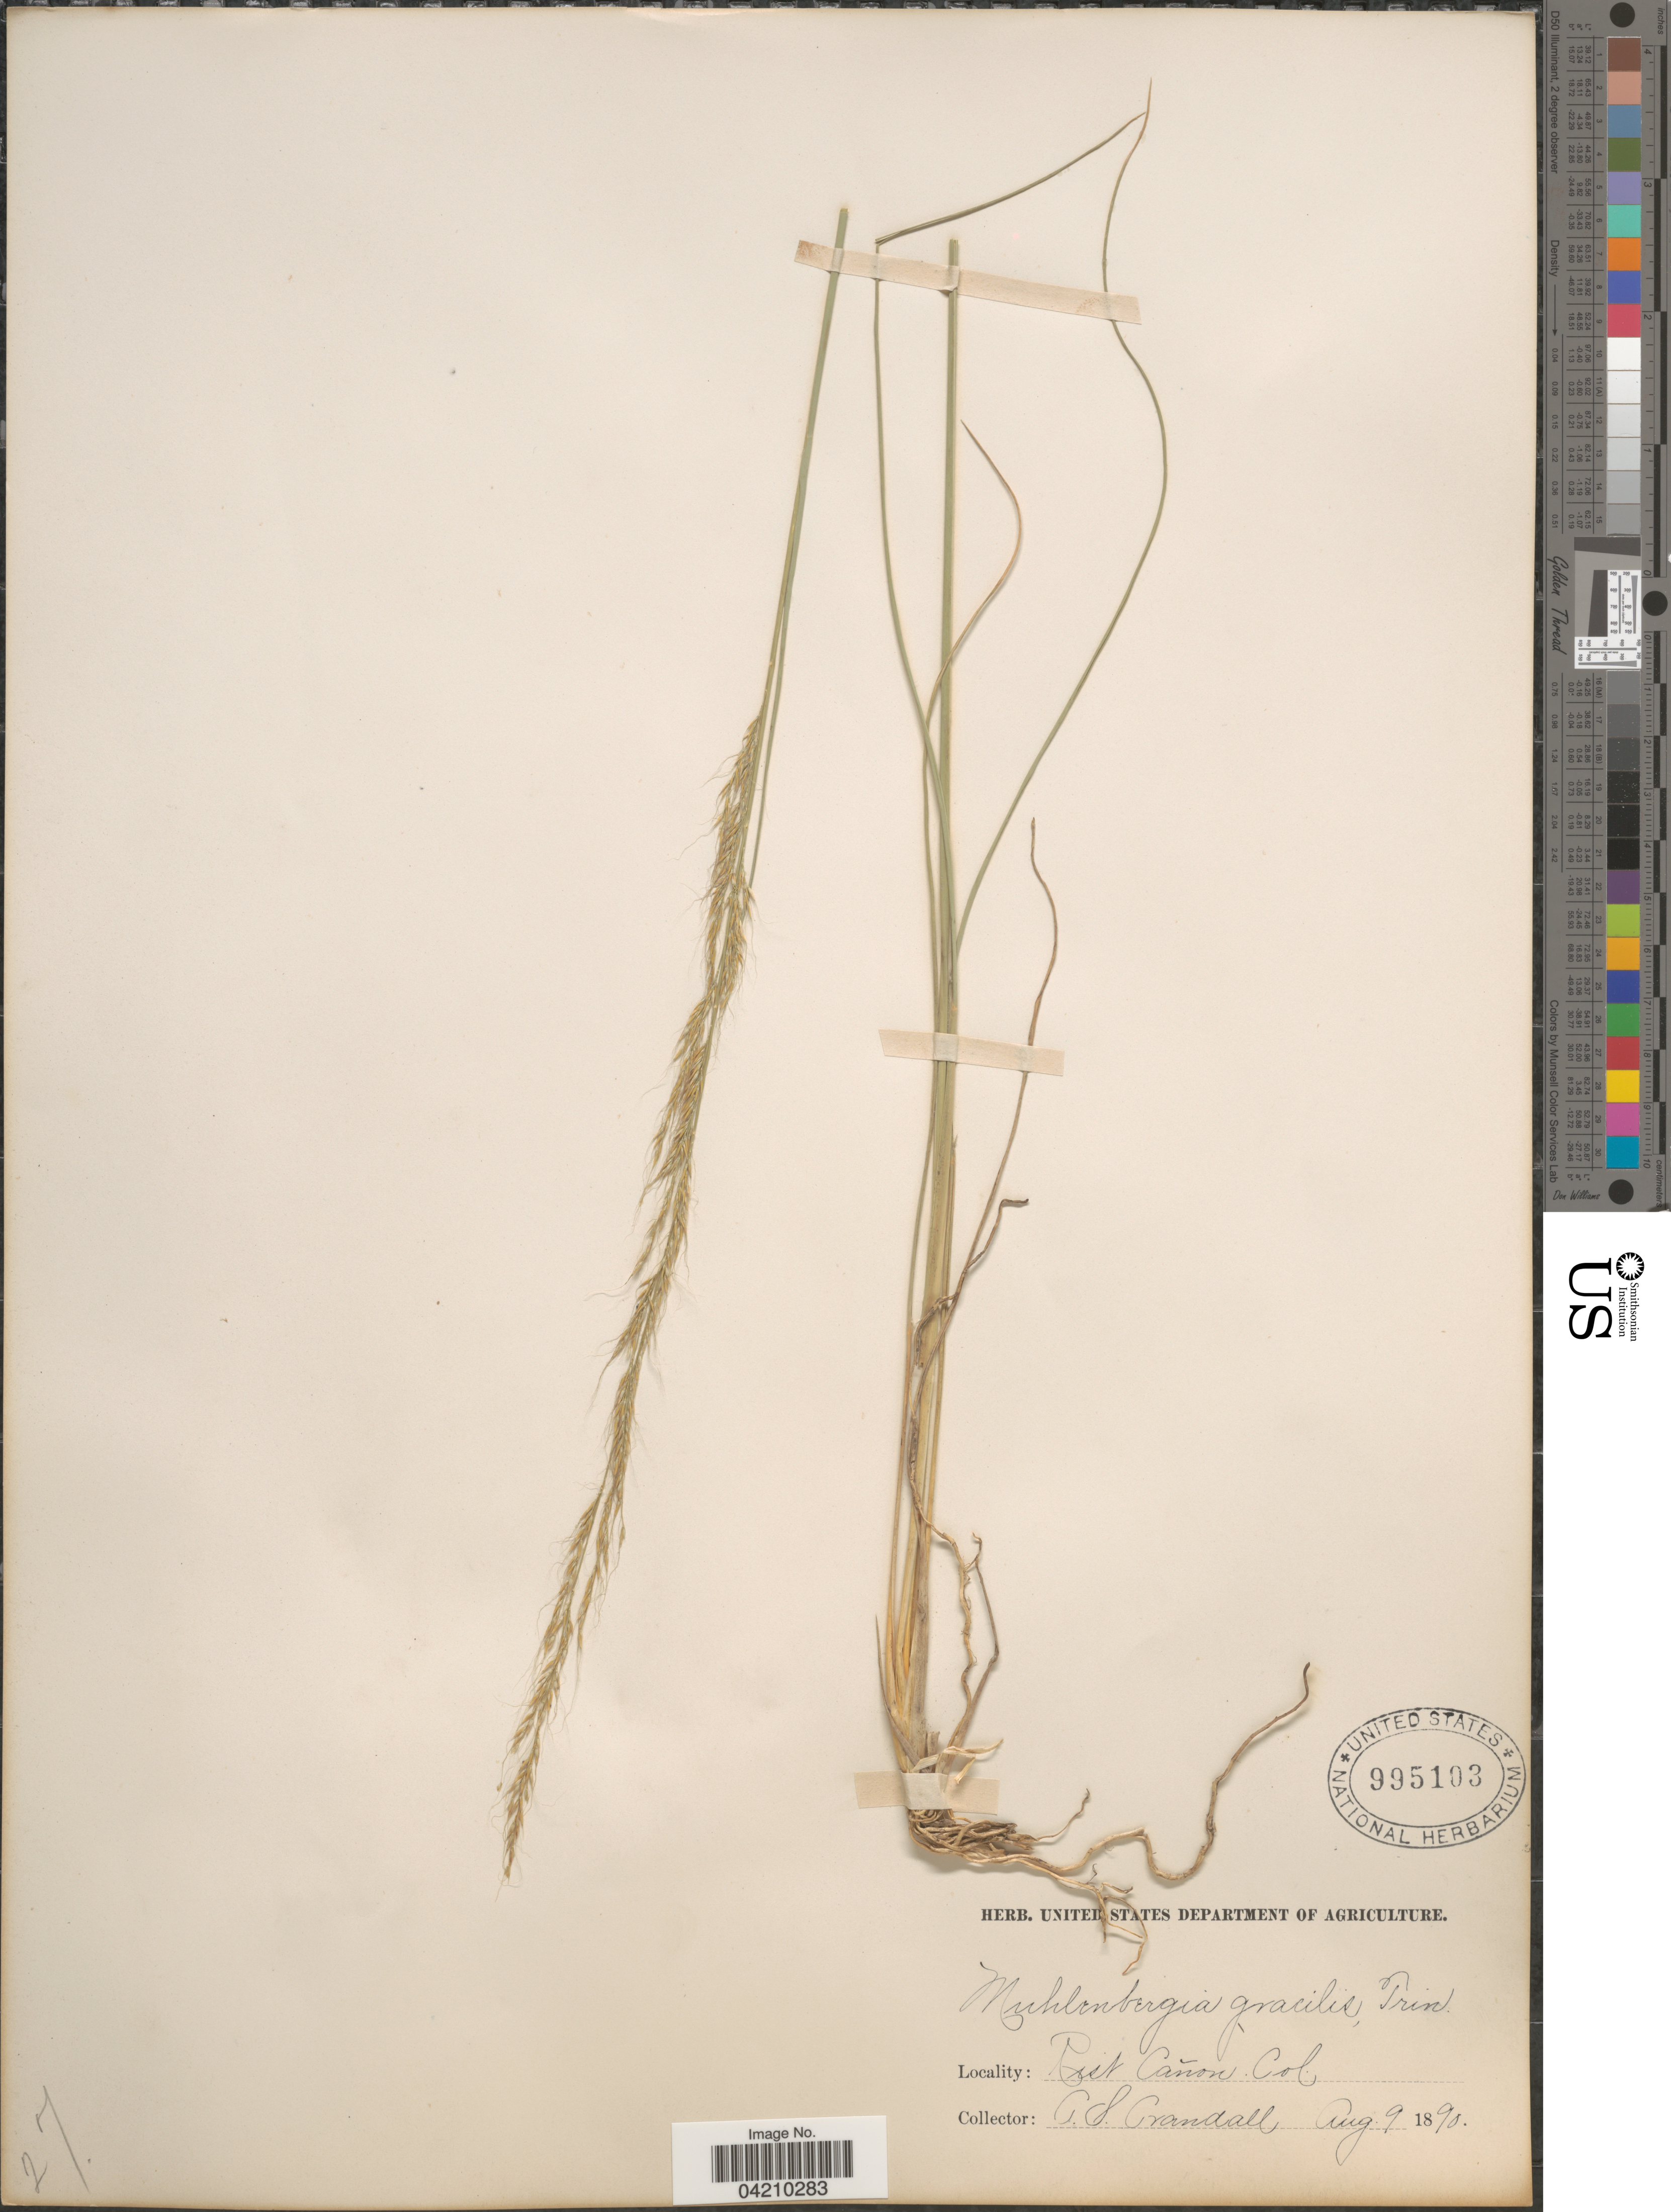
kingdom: Plantae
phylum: Tracheophyta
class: Liliopsida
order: Poales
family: Poaceae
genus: Muhlenbergia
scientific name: Muhlenbergia montana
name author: (Nutt.) Hitchc.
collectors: C. Crandall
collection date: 1890-08-09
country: United States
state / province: Colorado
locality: Rist Cañon.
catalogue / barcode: US 995103